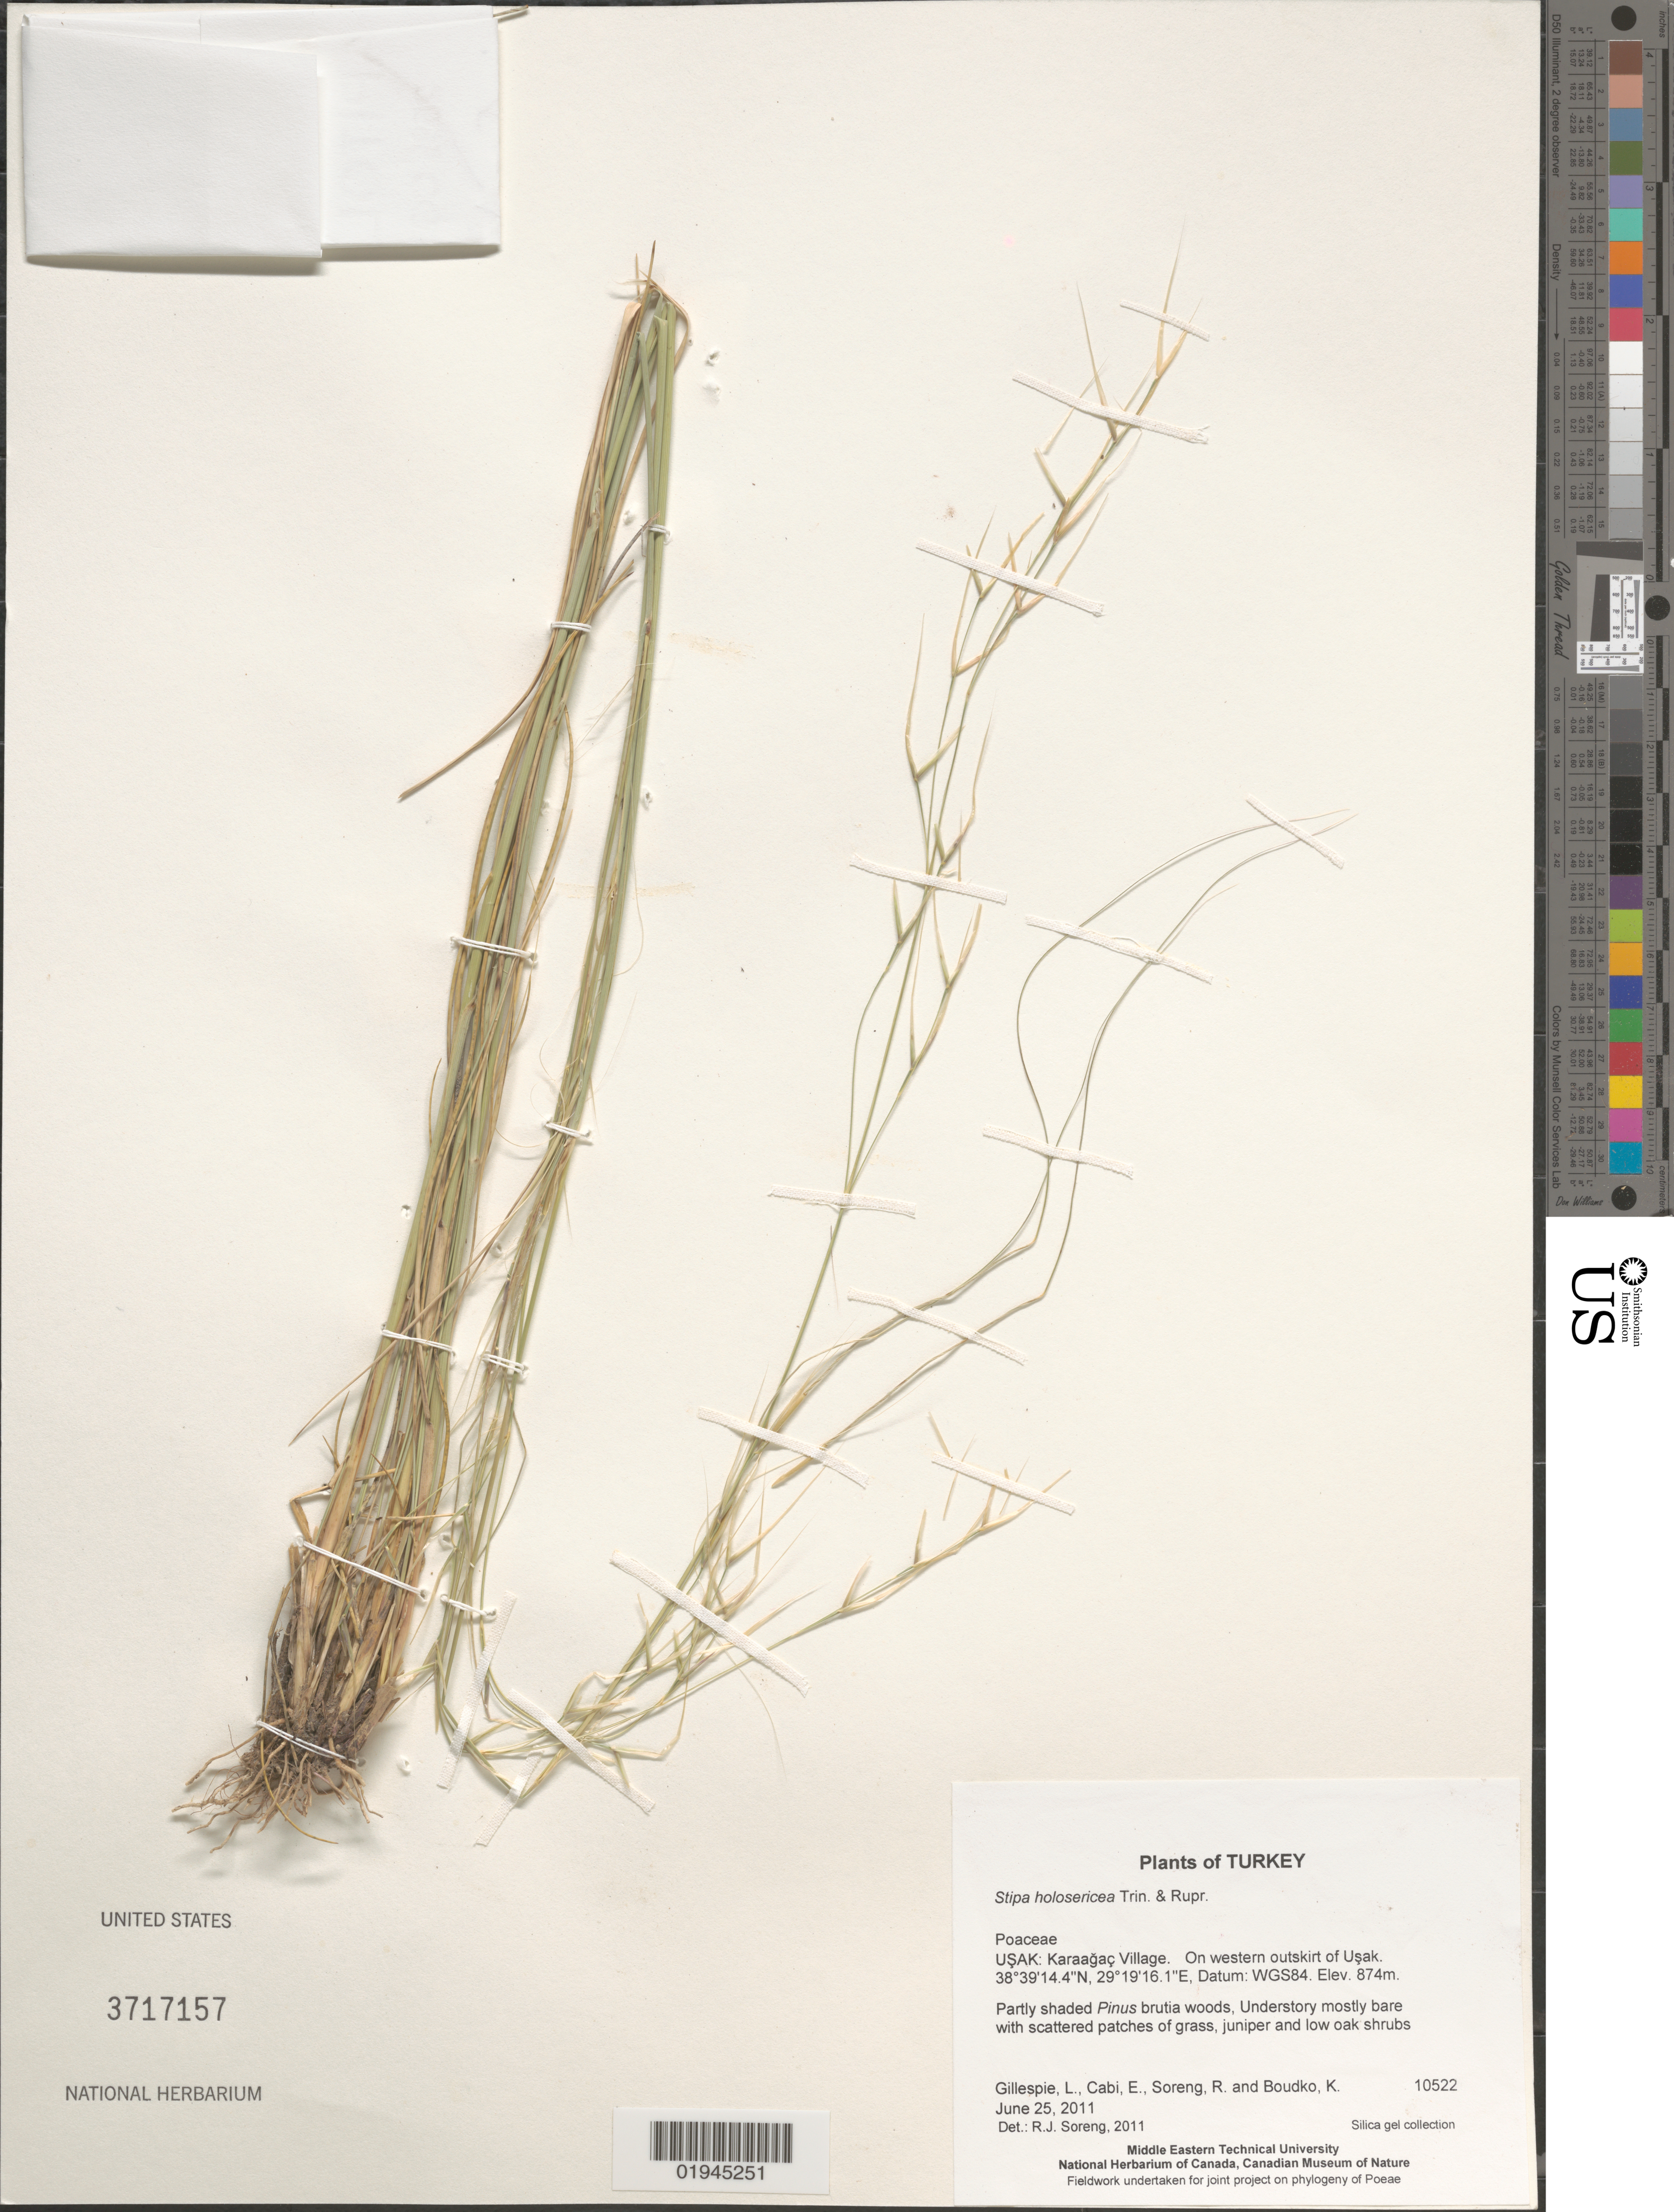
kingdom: Plantae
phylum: Tracheophyta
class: Liliopsida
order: Poales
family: Poaceae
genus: Stipa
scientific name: Stipa holosericea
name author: Trin. & Rupr.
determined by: Soreng, Robert J., Research Associate (BOT), Smithsonian Institution - National Museum of Natural History (UNITED STATES)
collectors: L. J. Gillespie, E. Cabi, R. J. Soreng & K. Boudko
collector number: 10522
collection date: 2011-06-25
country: Turkey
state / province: Usak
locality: Karaagaç Village. On western outskirt of Usak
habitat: Partly shaded Pinus brutia woods, Understory mostly bare with scattered patches of grass, juniper and low oak shrubs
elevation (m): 874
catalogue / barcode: US 3717157